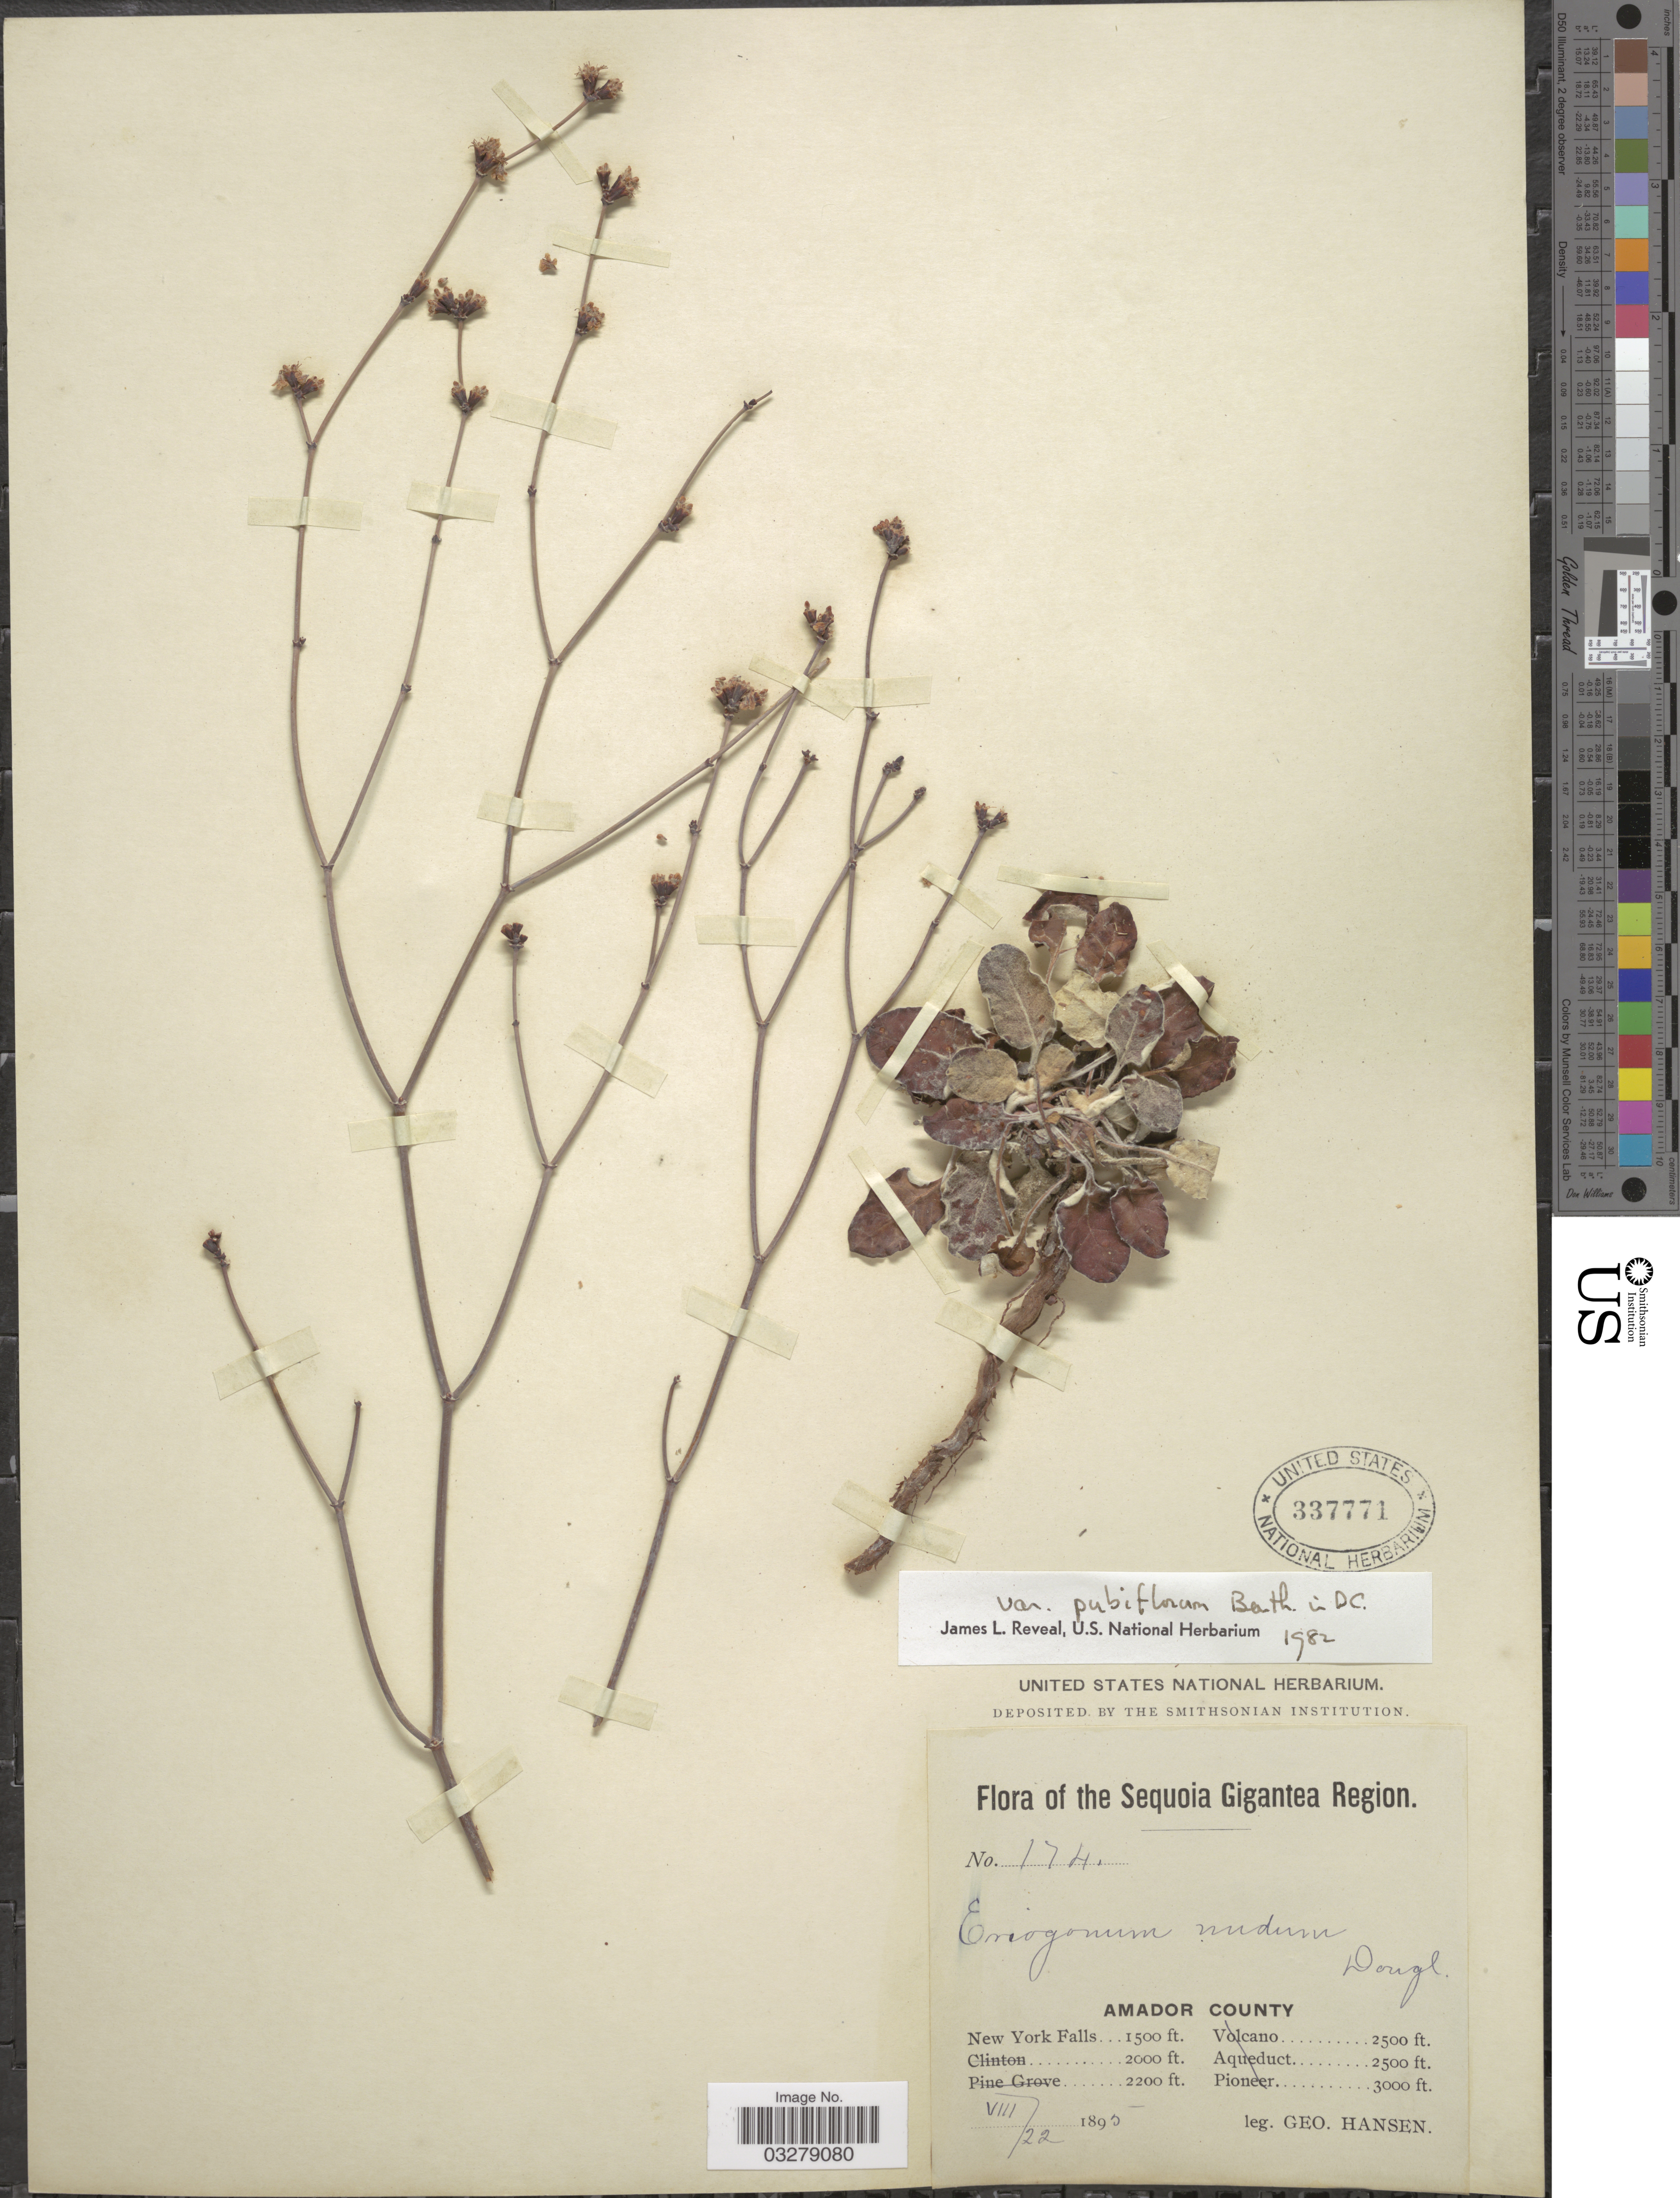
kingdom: Plantae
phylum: Tracheophyta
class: Magnoliopsida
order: Caryophyllales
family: Polygonaceae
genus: Eriogonum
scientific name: Eriogonum nudum var. pubiflorum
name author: Benth. in DC.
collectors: G. Hansen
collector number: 174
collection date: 1895-08-22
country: United States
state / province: California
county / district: Amador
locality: The Sequoia Gigantea Region, Amador County, New York Falls.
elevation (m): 457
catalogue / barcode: US 337771